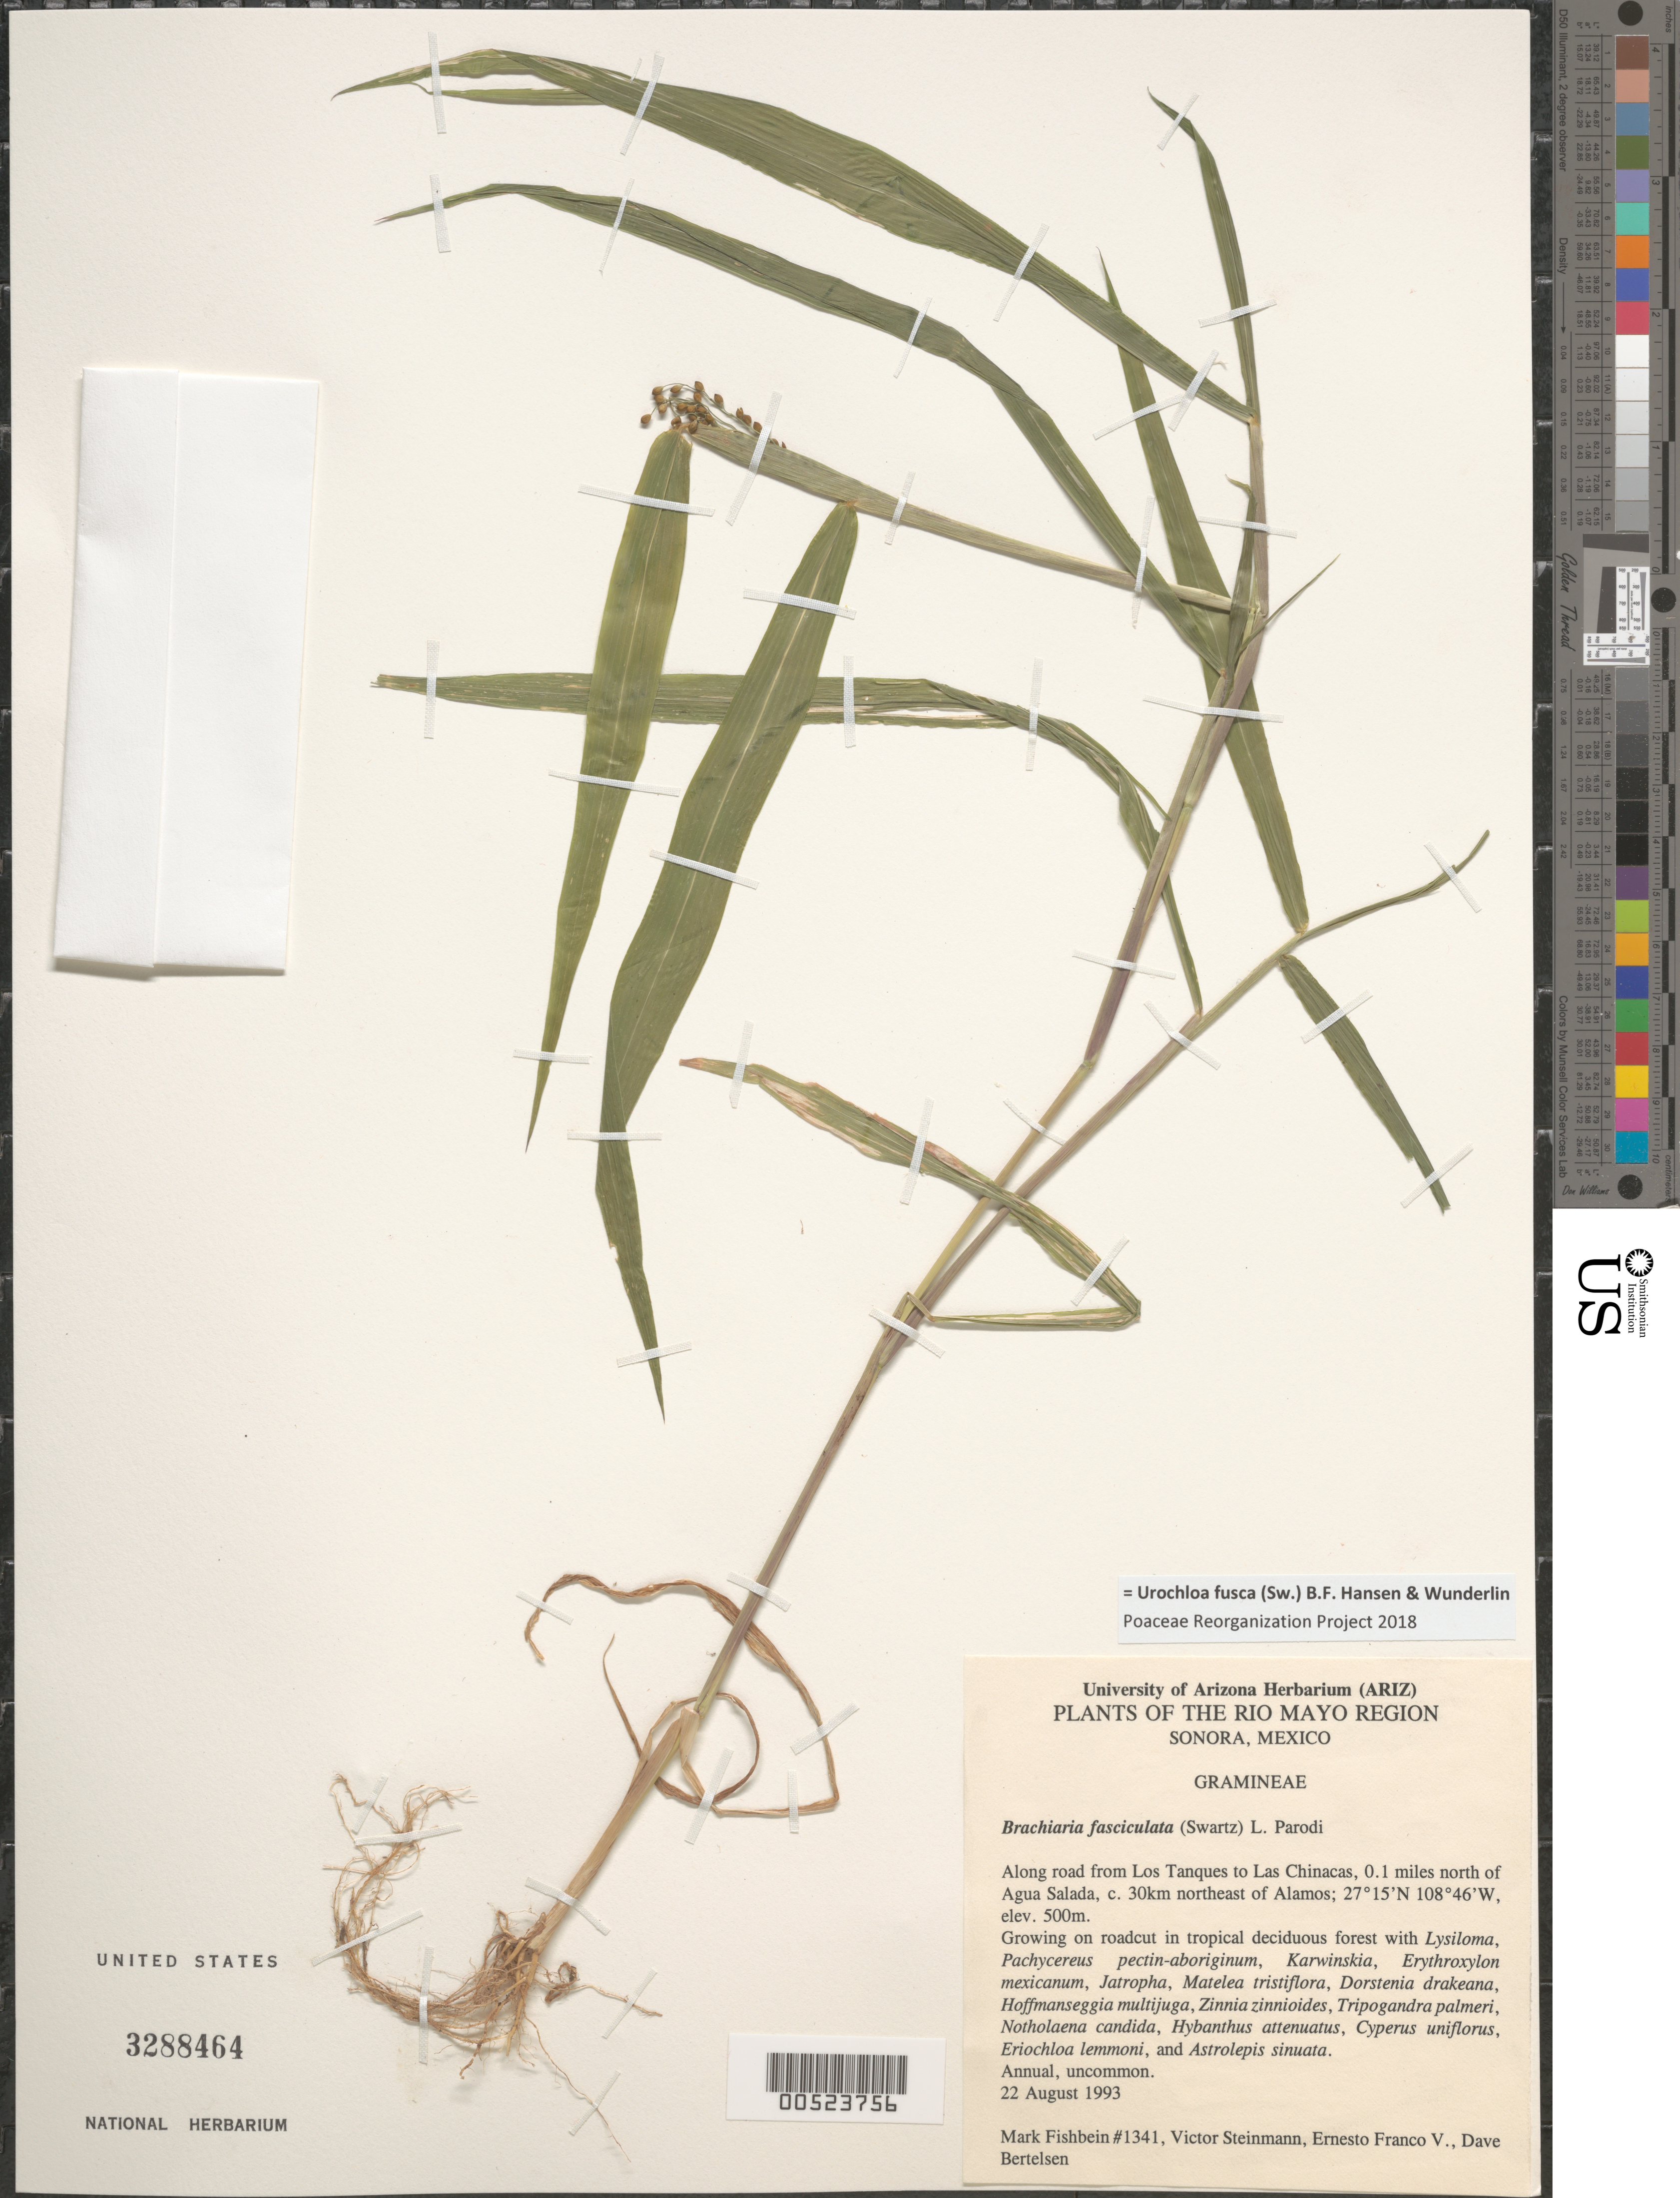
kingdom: Plantae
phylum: Tracheophyta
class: Liliopsida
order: Poales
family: Poaceae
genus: Brachiaria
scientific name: Brachiaria fasciculata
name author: (Sw.) Parodi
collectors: M. Fishbein, V. Steinmann, E. Franco-V. & D. Bertelson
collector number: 1341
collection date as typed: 22 Aug 1993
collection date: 1993-08-22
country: Mexico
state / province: Sonora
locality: Rio Mayo Region, along rd from Los Tanques to Las Chinacas, 0.1 mi N of Agua Salada, ca 30 km NE of Alamos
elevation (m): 500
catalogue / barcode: US 3228464